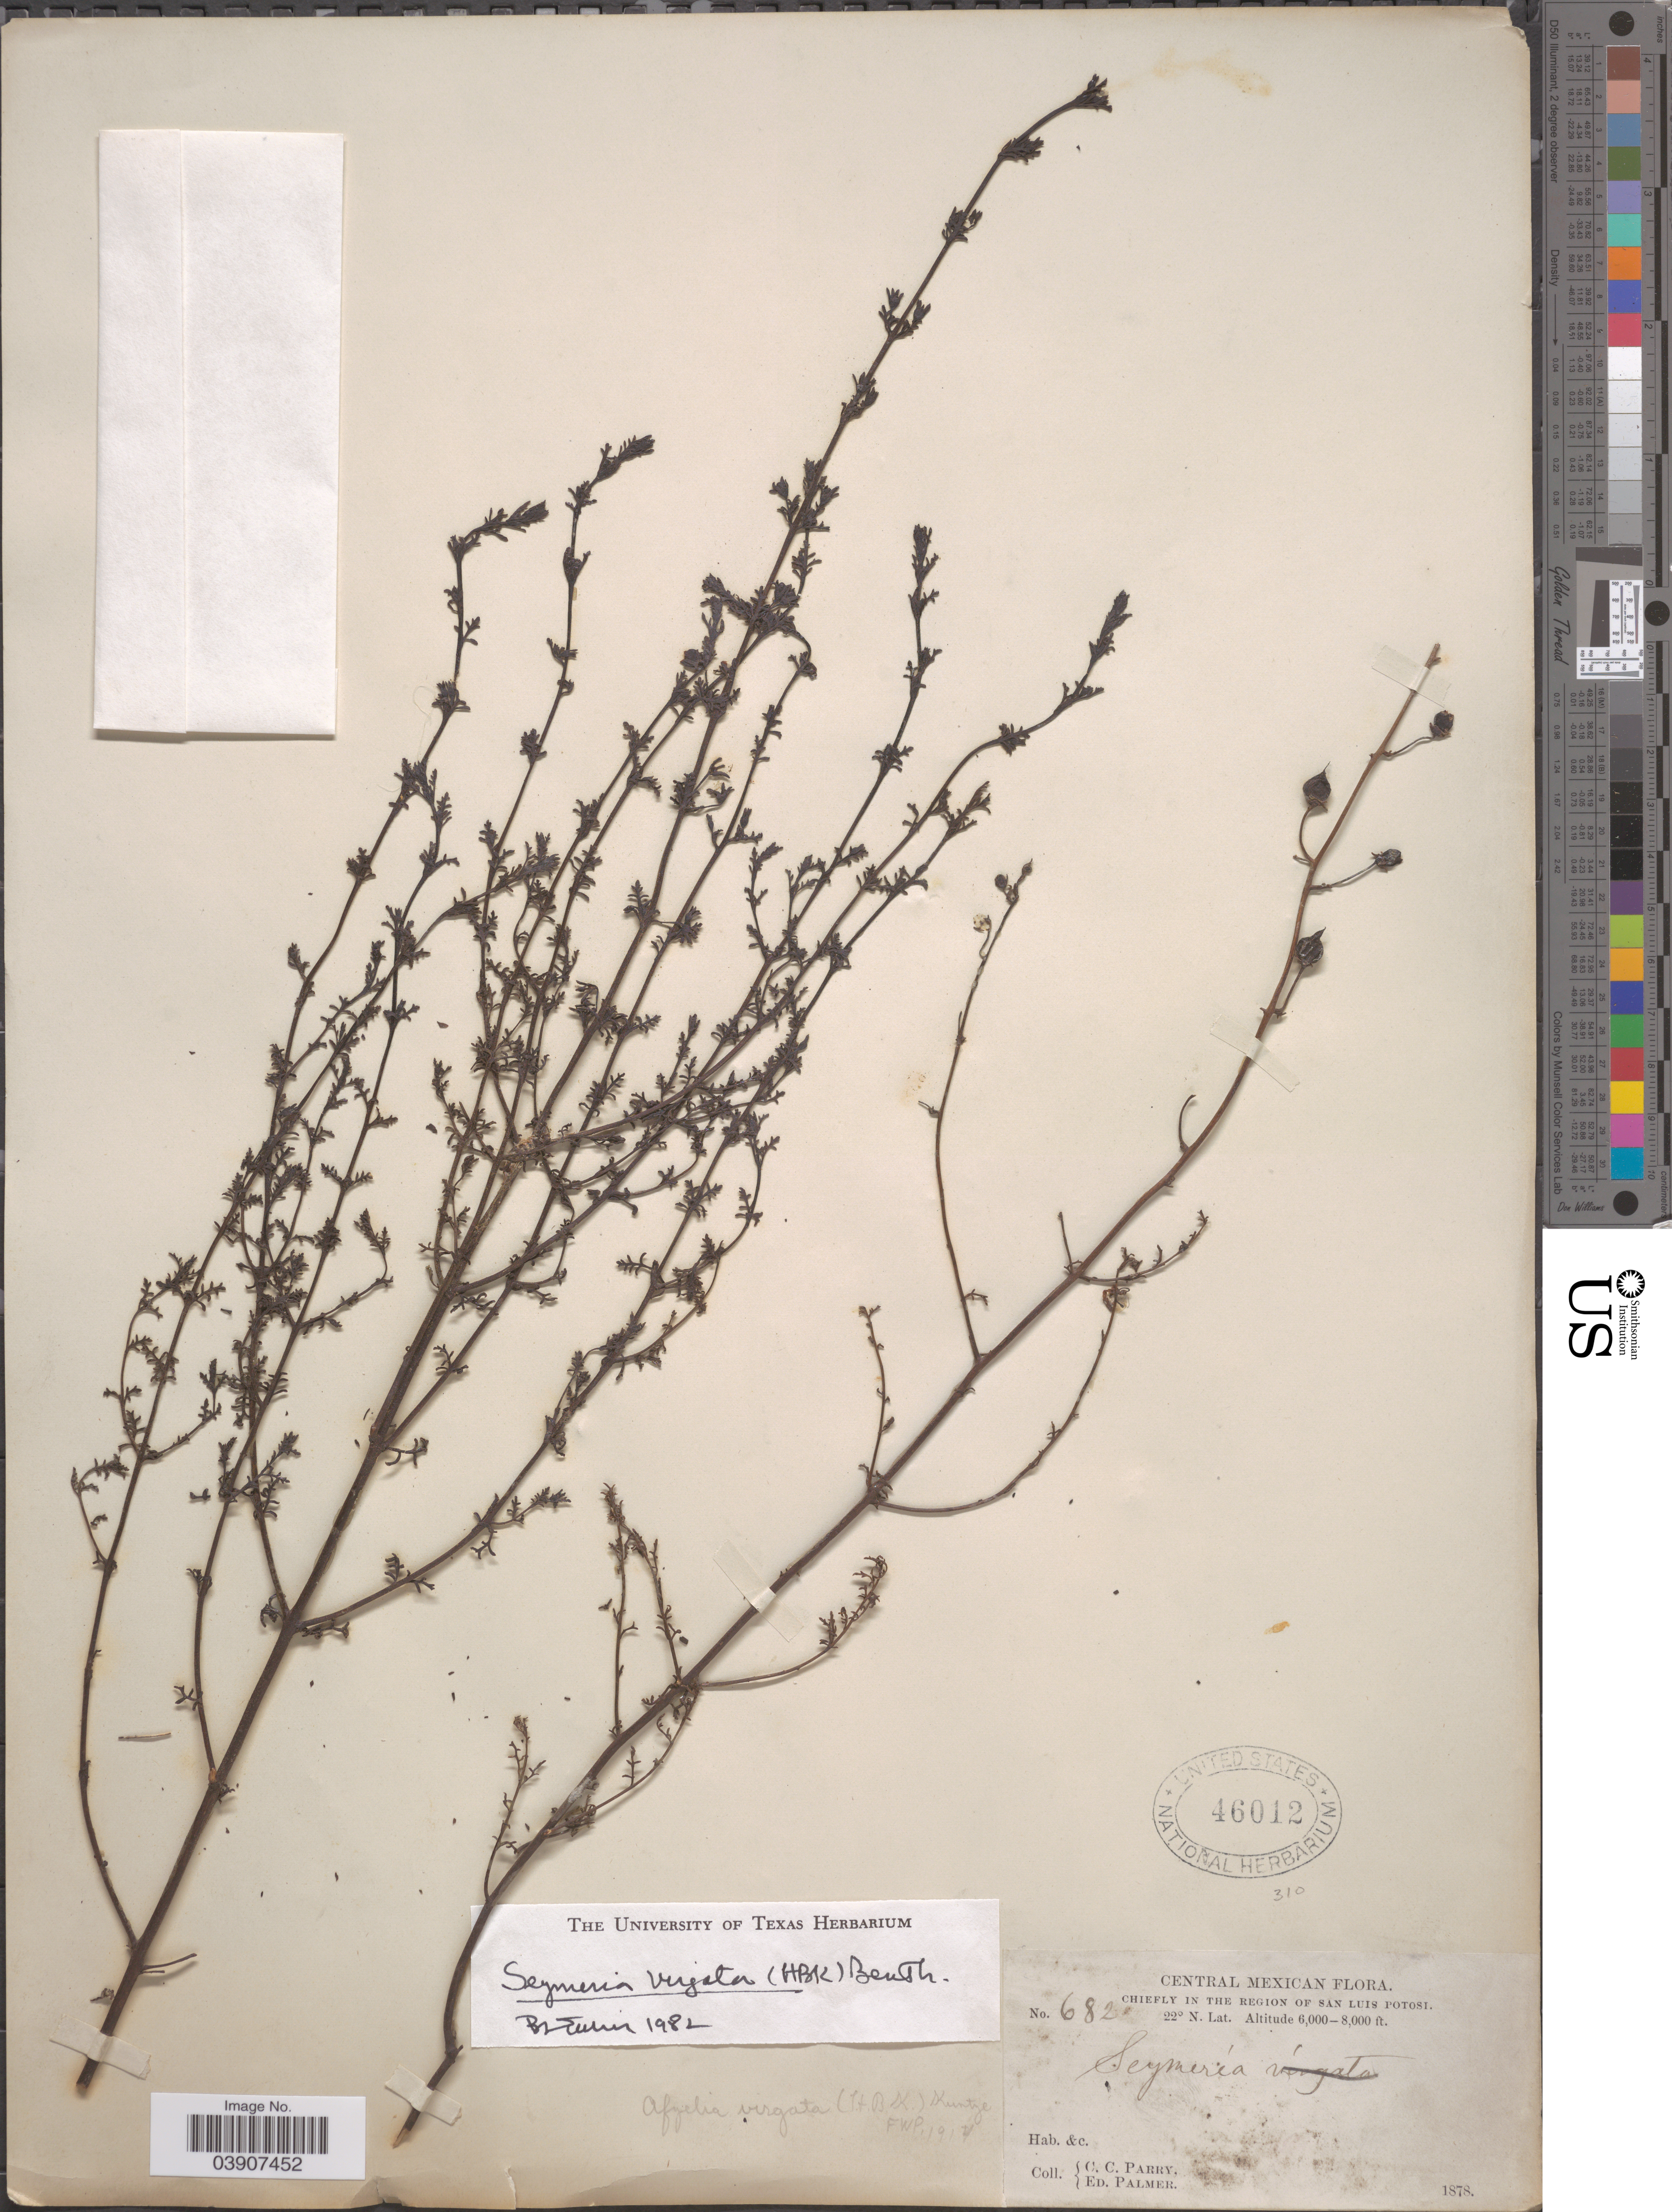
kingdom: Plantae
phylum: Tracheophyta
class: Magnoliopsida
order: Lamiales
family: Orobanchaceae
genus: Seymeria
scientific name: Seymeria virgata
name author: (Kunth) Benth.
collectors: C. C. Parry & E. Palmer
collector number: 682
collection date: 1878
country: Mexico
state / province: San Luis Potosí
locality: Central Mexican. Chiefly in the region of San Luis Potosi.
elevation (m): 1829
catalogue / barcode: US 46012